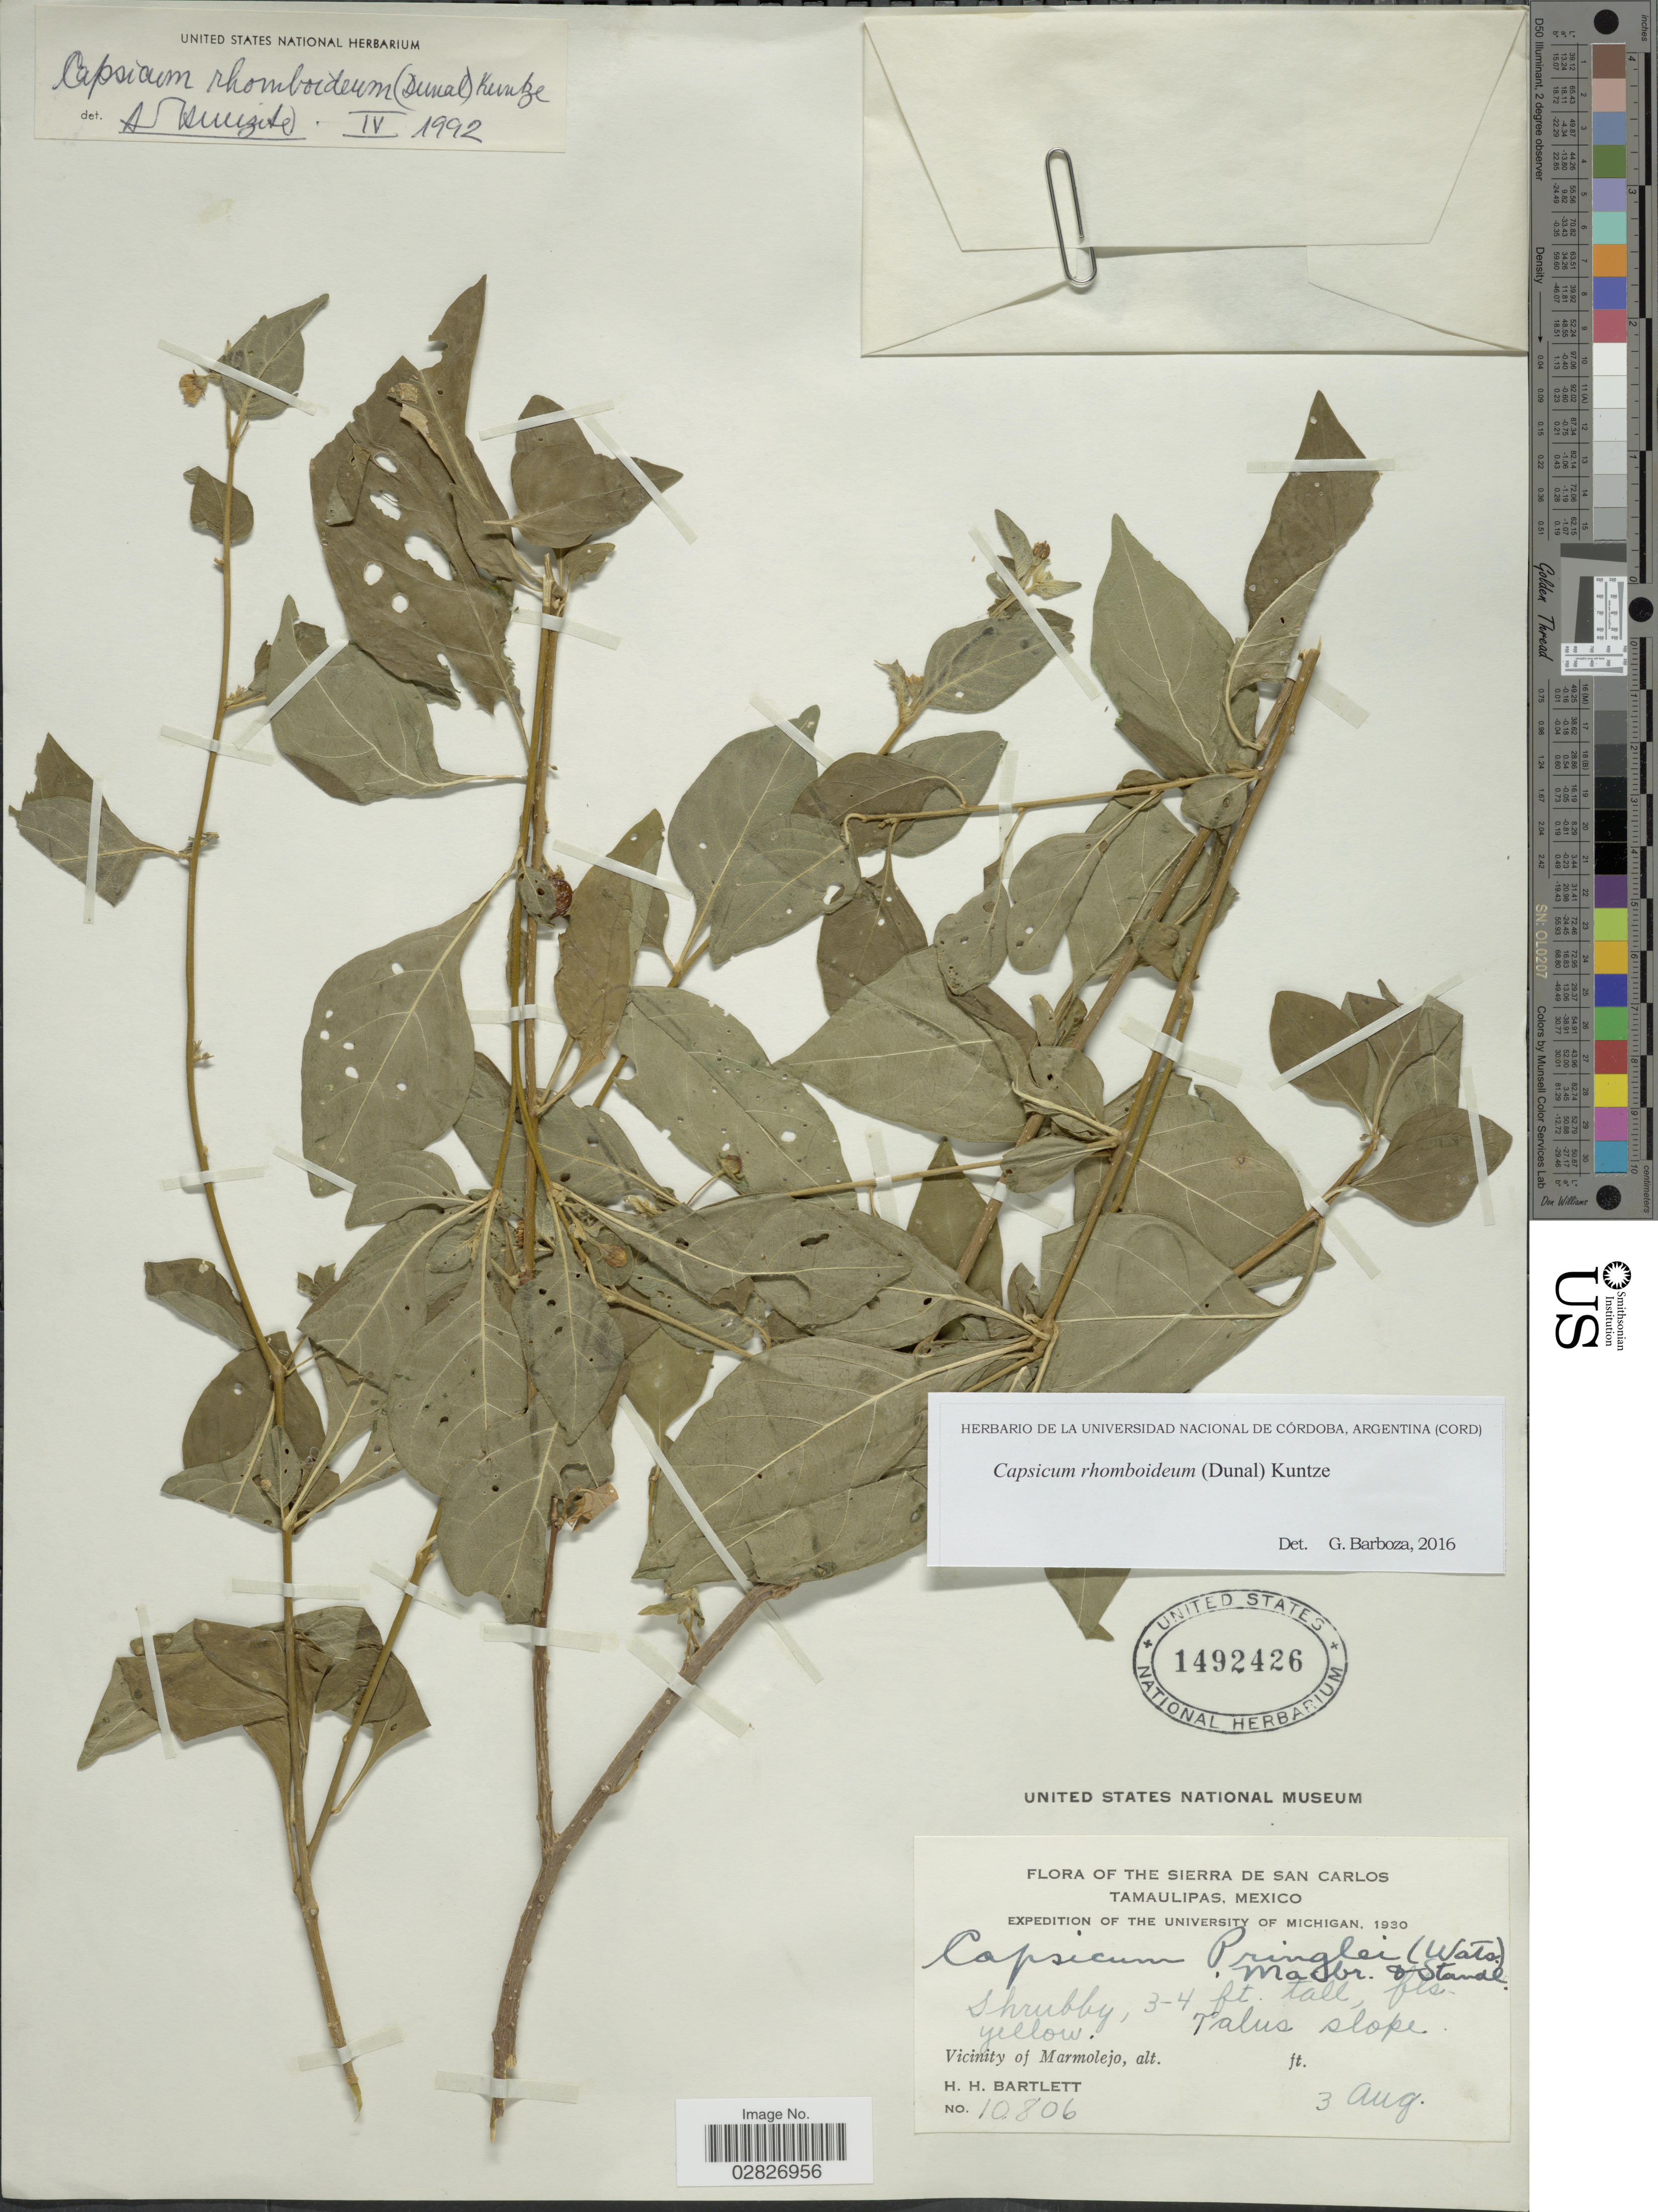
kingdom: Plantae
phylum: Tracheophyta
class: Magnoliopsida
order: Solanales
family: Solanaceae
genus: Capsicum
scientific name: Capsicum rhomboideum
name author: (Humb. & Bonpl. ex Dunal) Kuntze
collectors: H. H. Bartlett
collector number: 10806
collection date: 1930-08-03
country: Mexico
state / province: Tamaulipas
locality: Sierra de San Carlos, Talus slope, Vicinity of Marmolejo.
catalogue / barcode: US 1492426